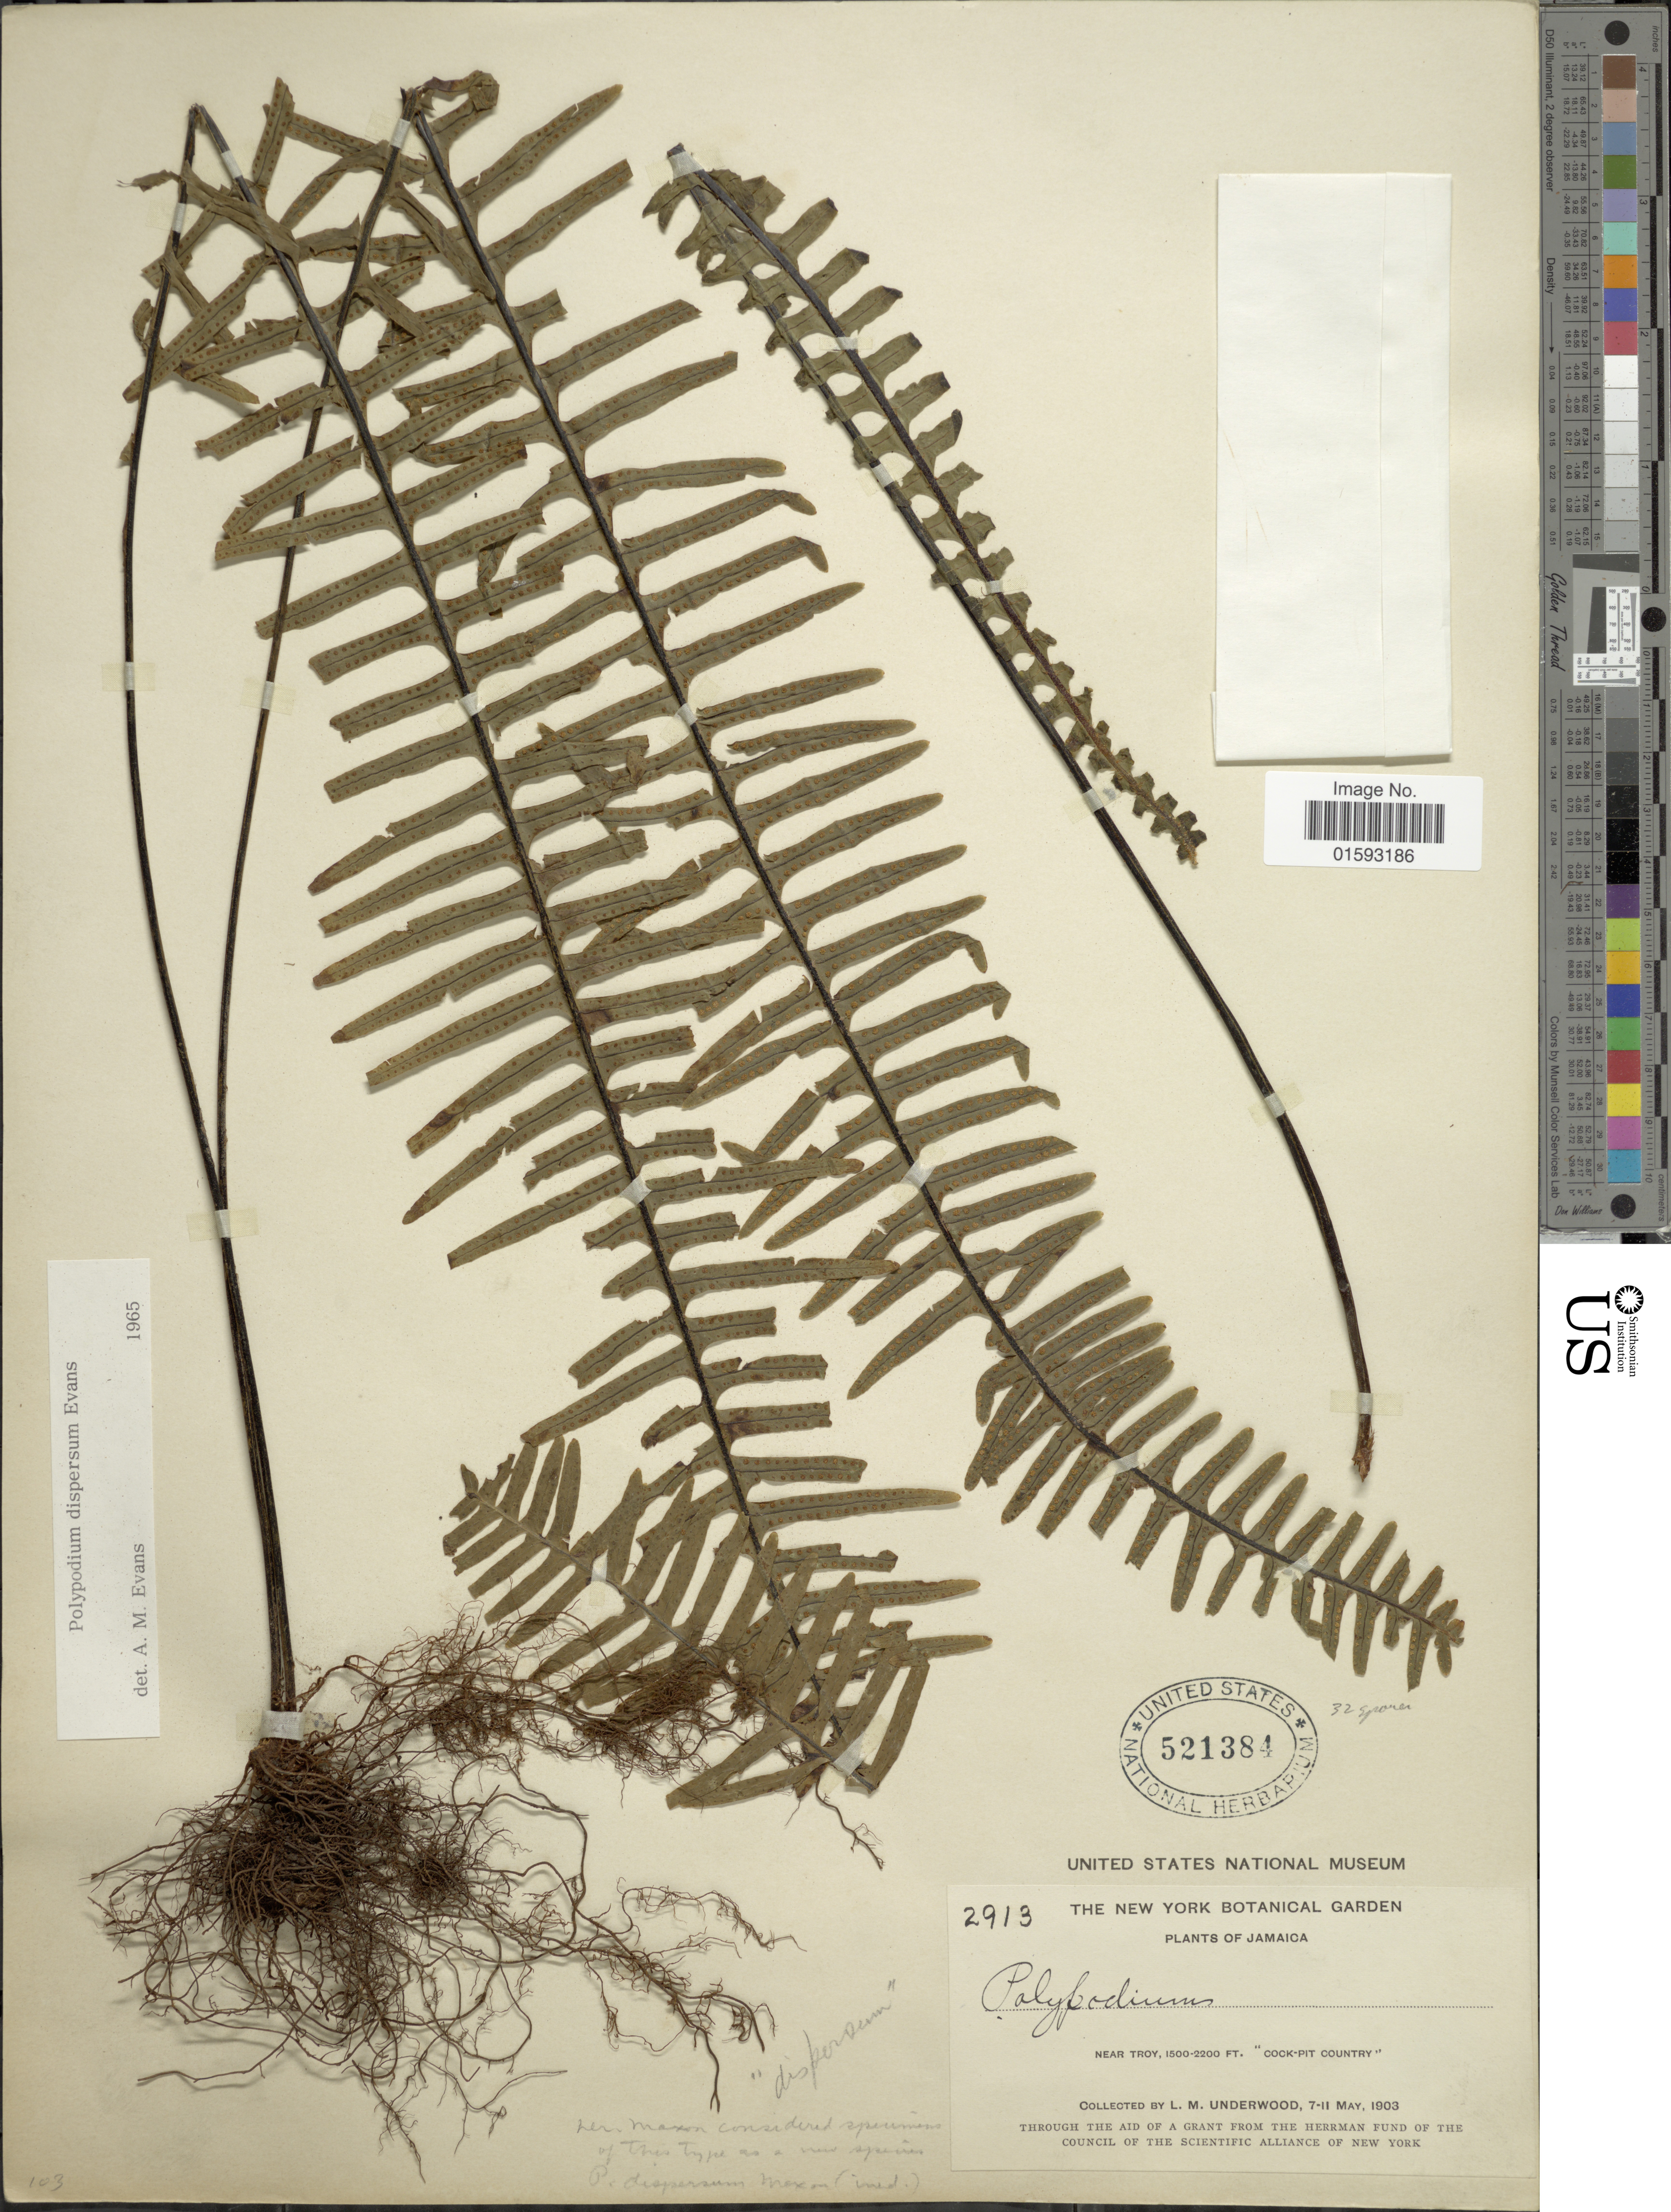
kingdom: Plantae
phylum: Tracheophyta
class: Polypodiopsida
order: Polypodiales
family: Polypodiaceae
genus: Pecluma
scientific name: Pecluma dispersa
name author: (A.M. Evans) M.G. Price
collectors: L. M. Underwood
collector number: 2913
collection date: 1903-05-07/1903-05-11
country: Jamaica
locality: Near Troy, "Cockpit Country"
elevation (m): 457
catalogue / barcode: US 521384